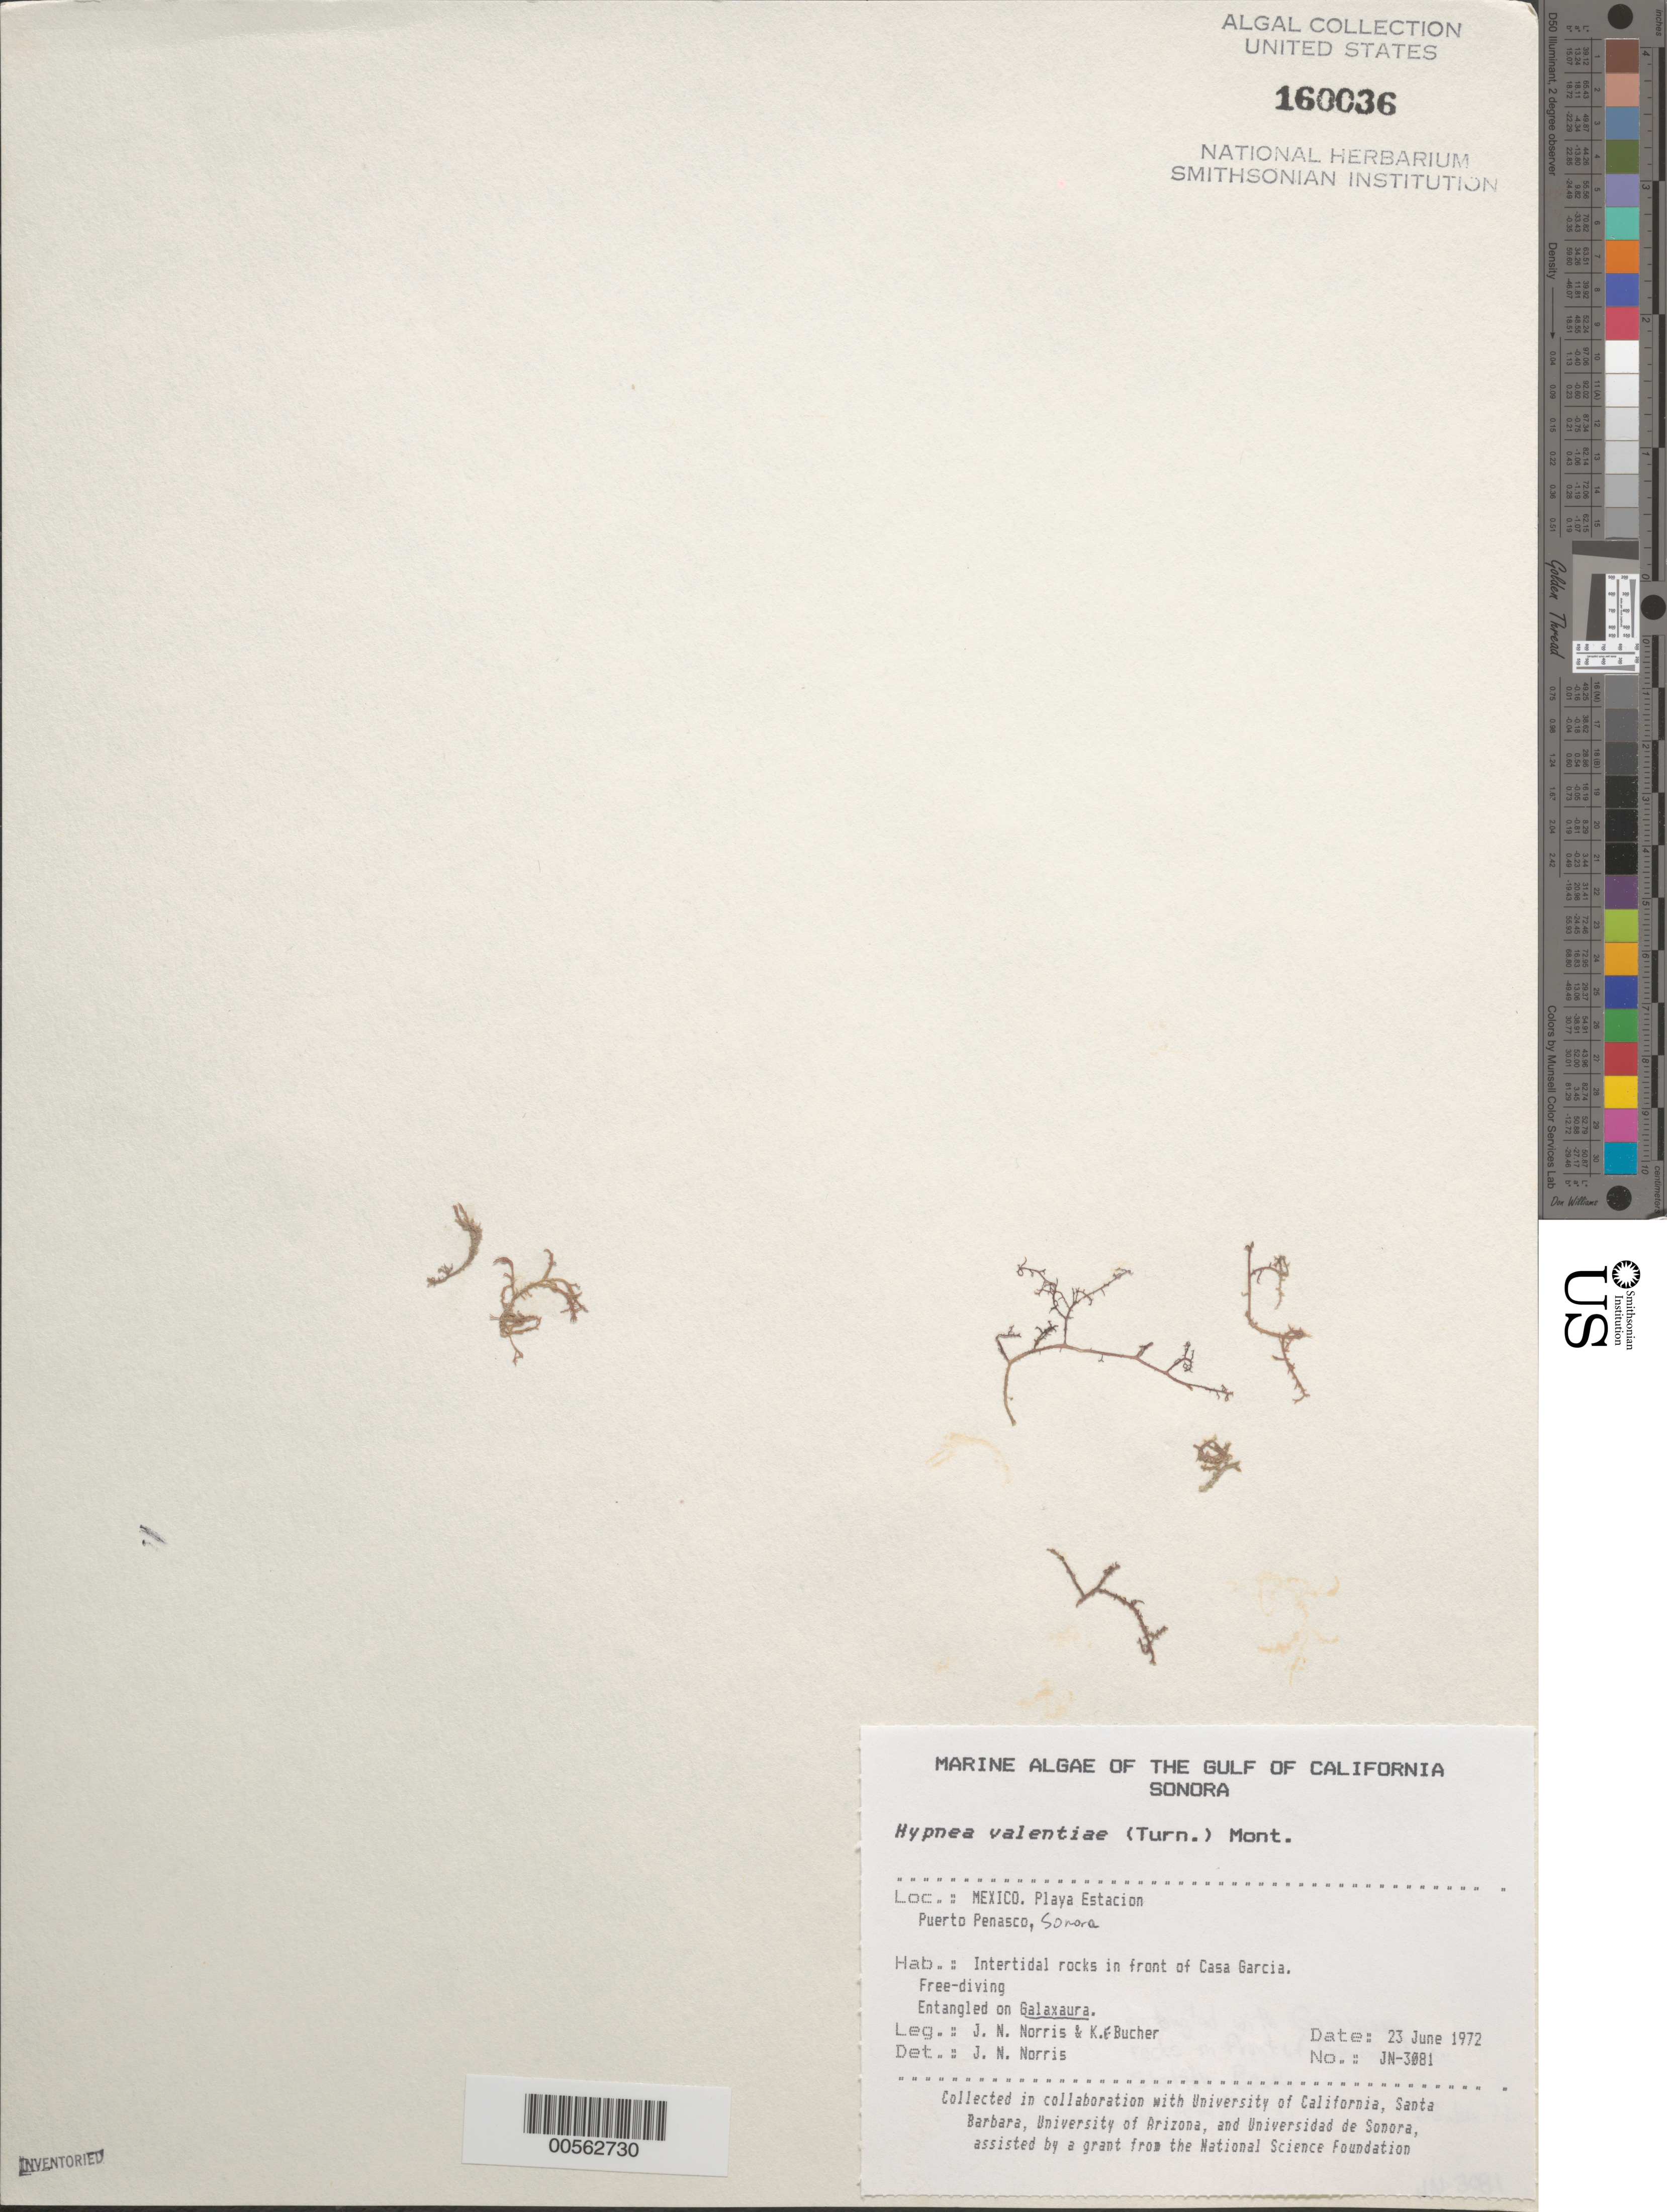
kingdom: Plantae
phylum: Rhodophyta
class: Florideophyceae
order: Gigartinales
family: Cystocloniaceae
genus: Hypnea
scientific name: Hypnea valentiae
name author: (Turner) Mont.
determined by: Norris, James N.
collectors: J. N. Norris & K. E. Bucher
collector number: JN-3081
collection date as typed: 23 Jun 1972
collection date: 1972-06-23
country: Mexico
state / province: Sonora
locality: Playa Estacion, Puerto Penasco, Casa Garcia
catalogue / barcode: US 160036